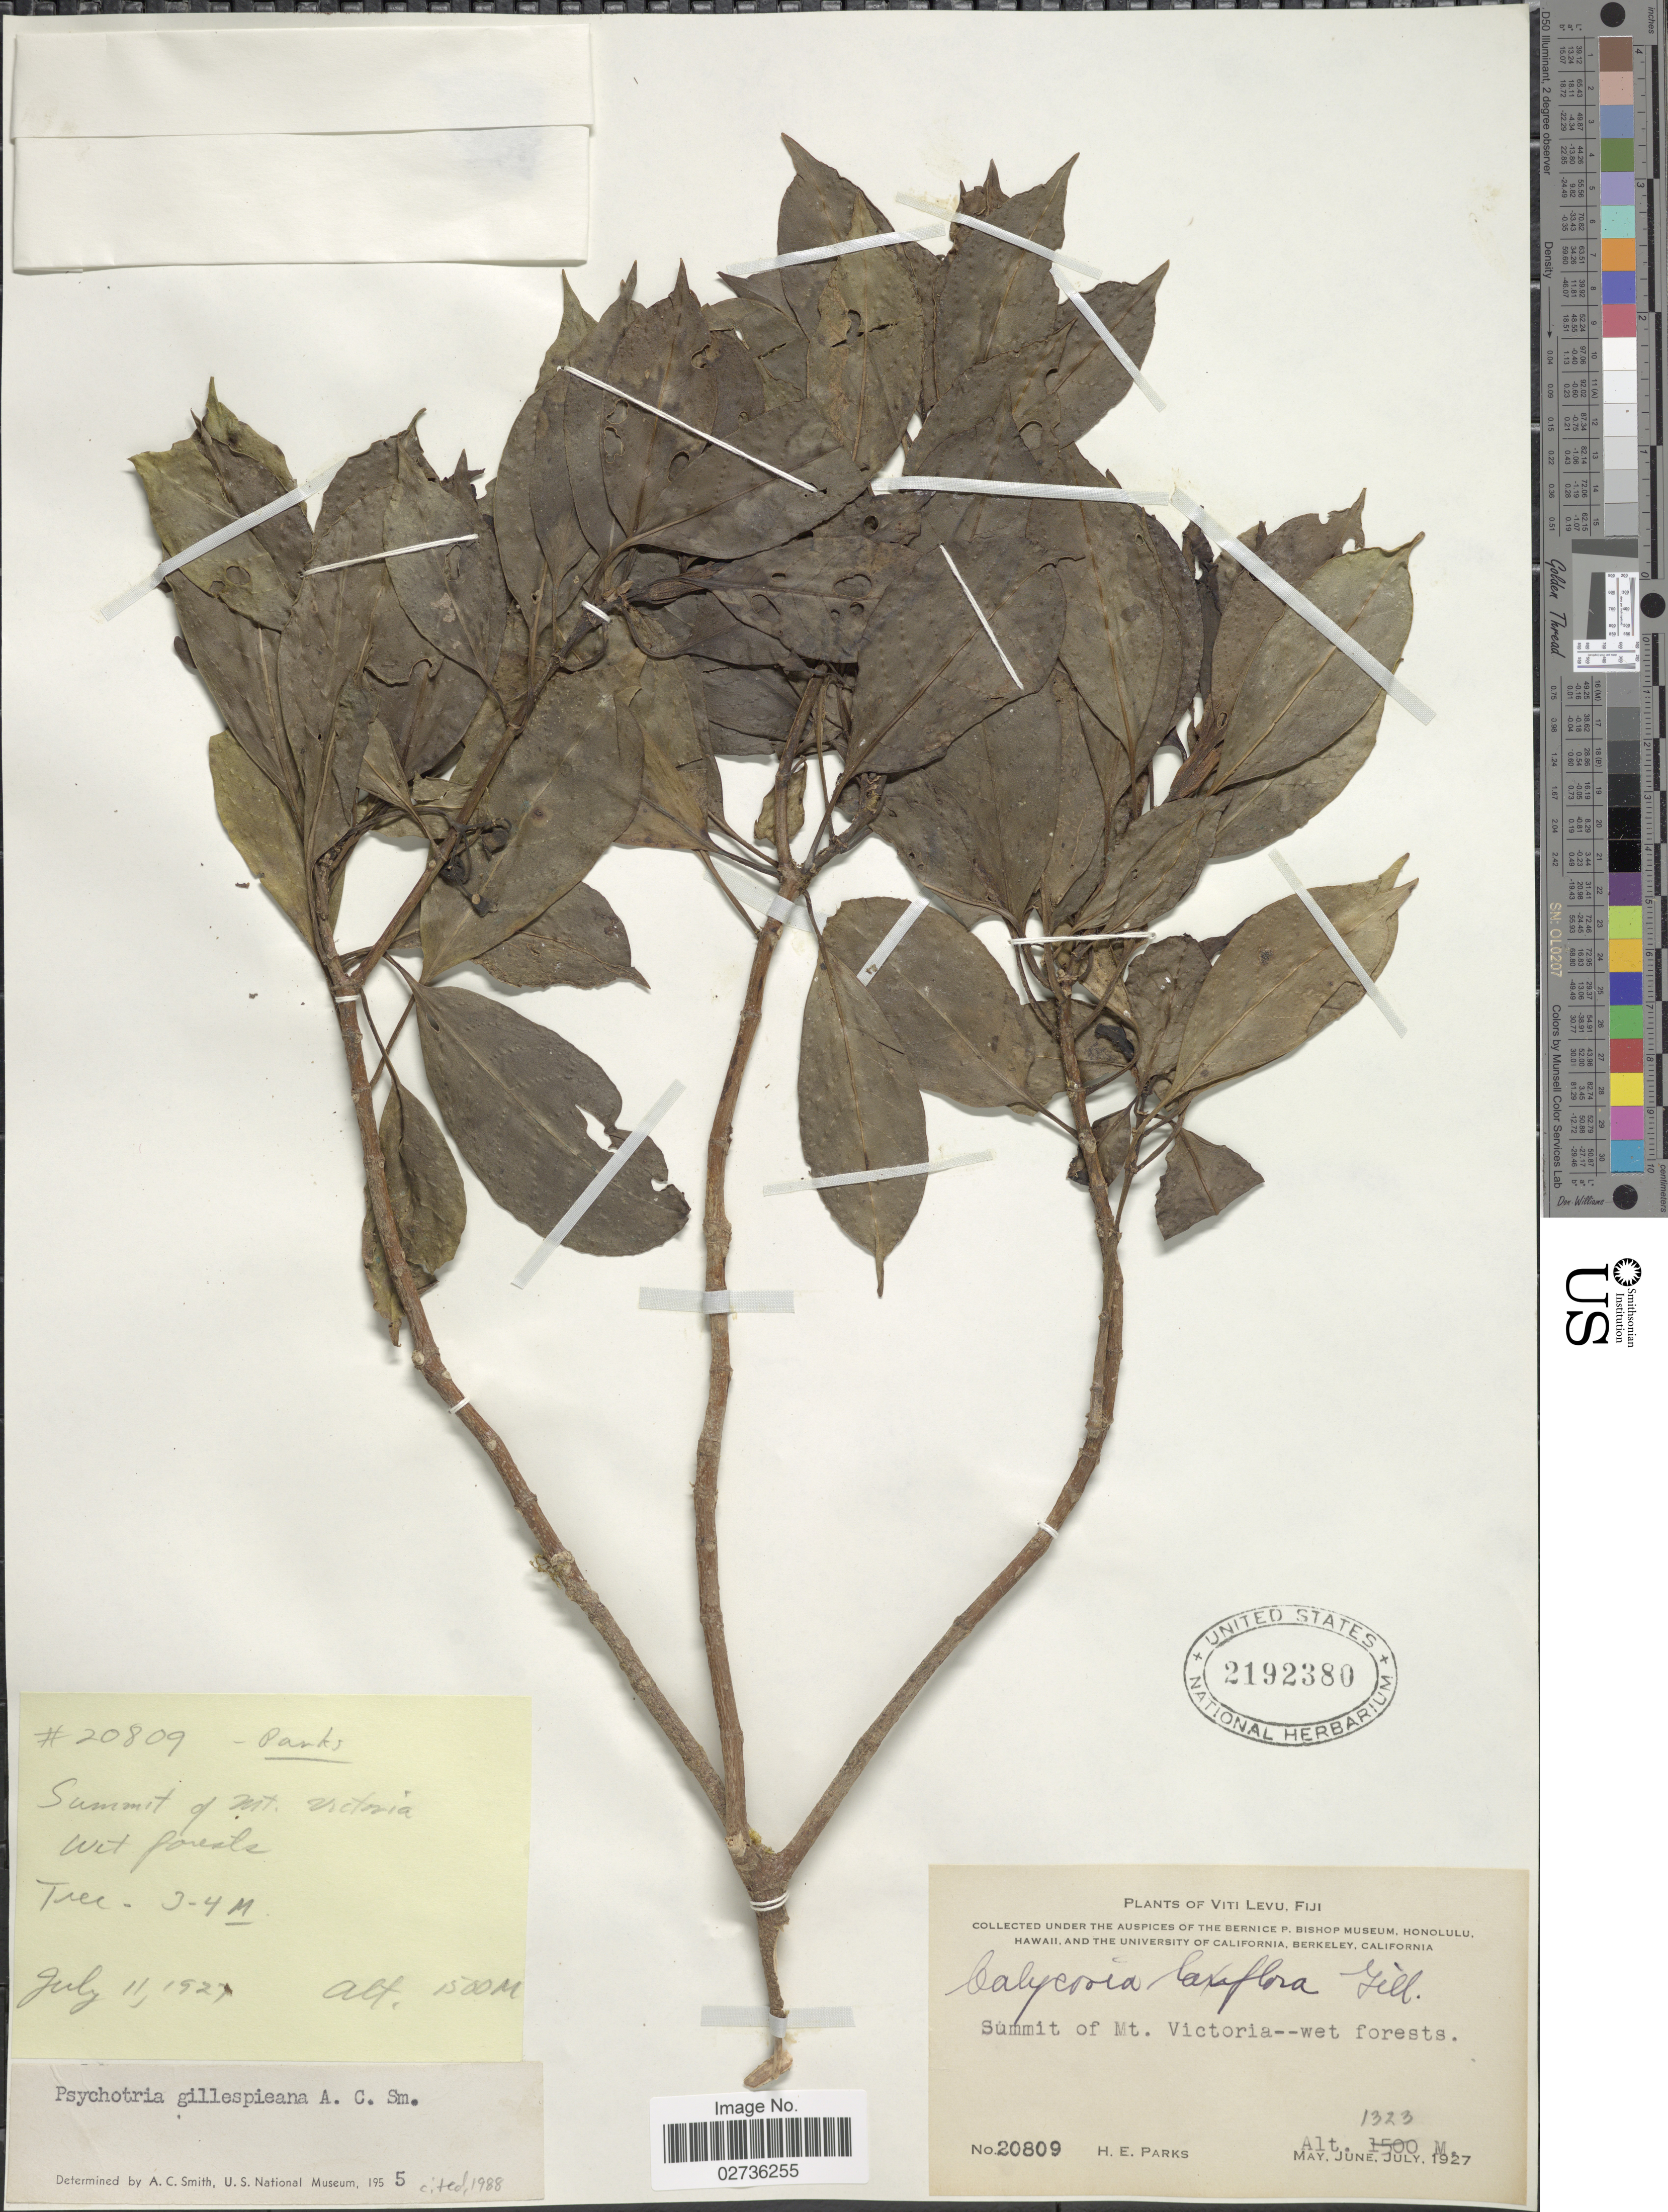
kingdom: Plantae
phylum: Tracheophyta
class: Magnoliopsida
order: Gentianales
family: Rubiaceae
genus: Psychotria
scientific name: Psychotria gillespieana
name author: A.C. Sm.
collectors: H. E. Parks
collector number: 20809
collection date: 1927-07-11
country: Fiji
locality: Viti Levu. Summit of Mt. Victoria.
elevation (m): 1323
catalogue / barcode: US 2192380